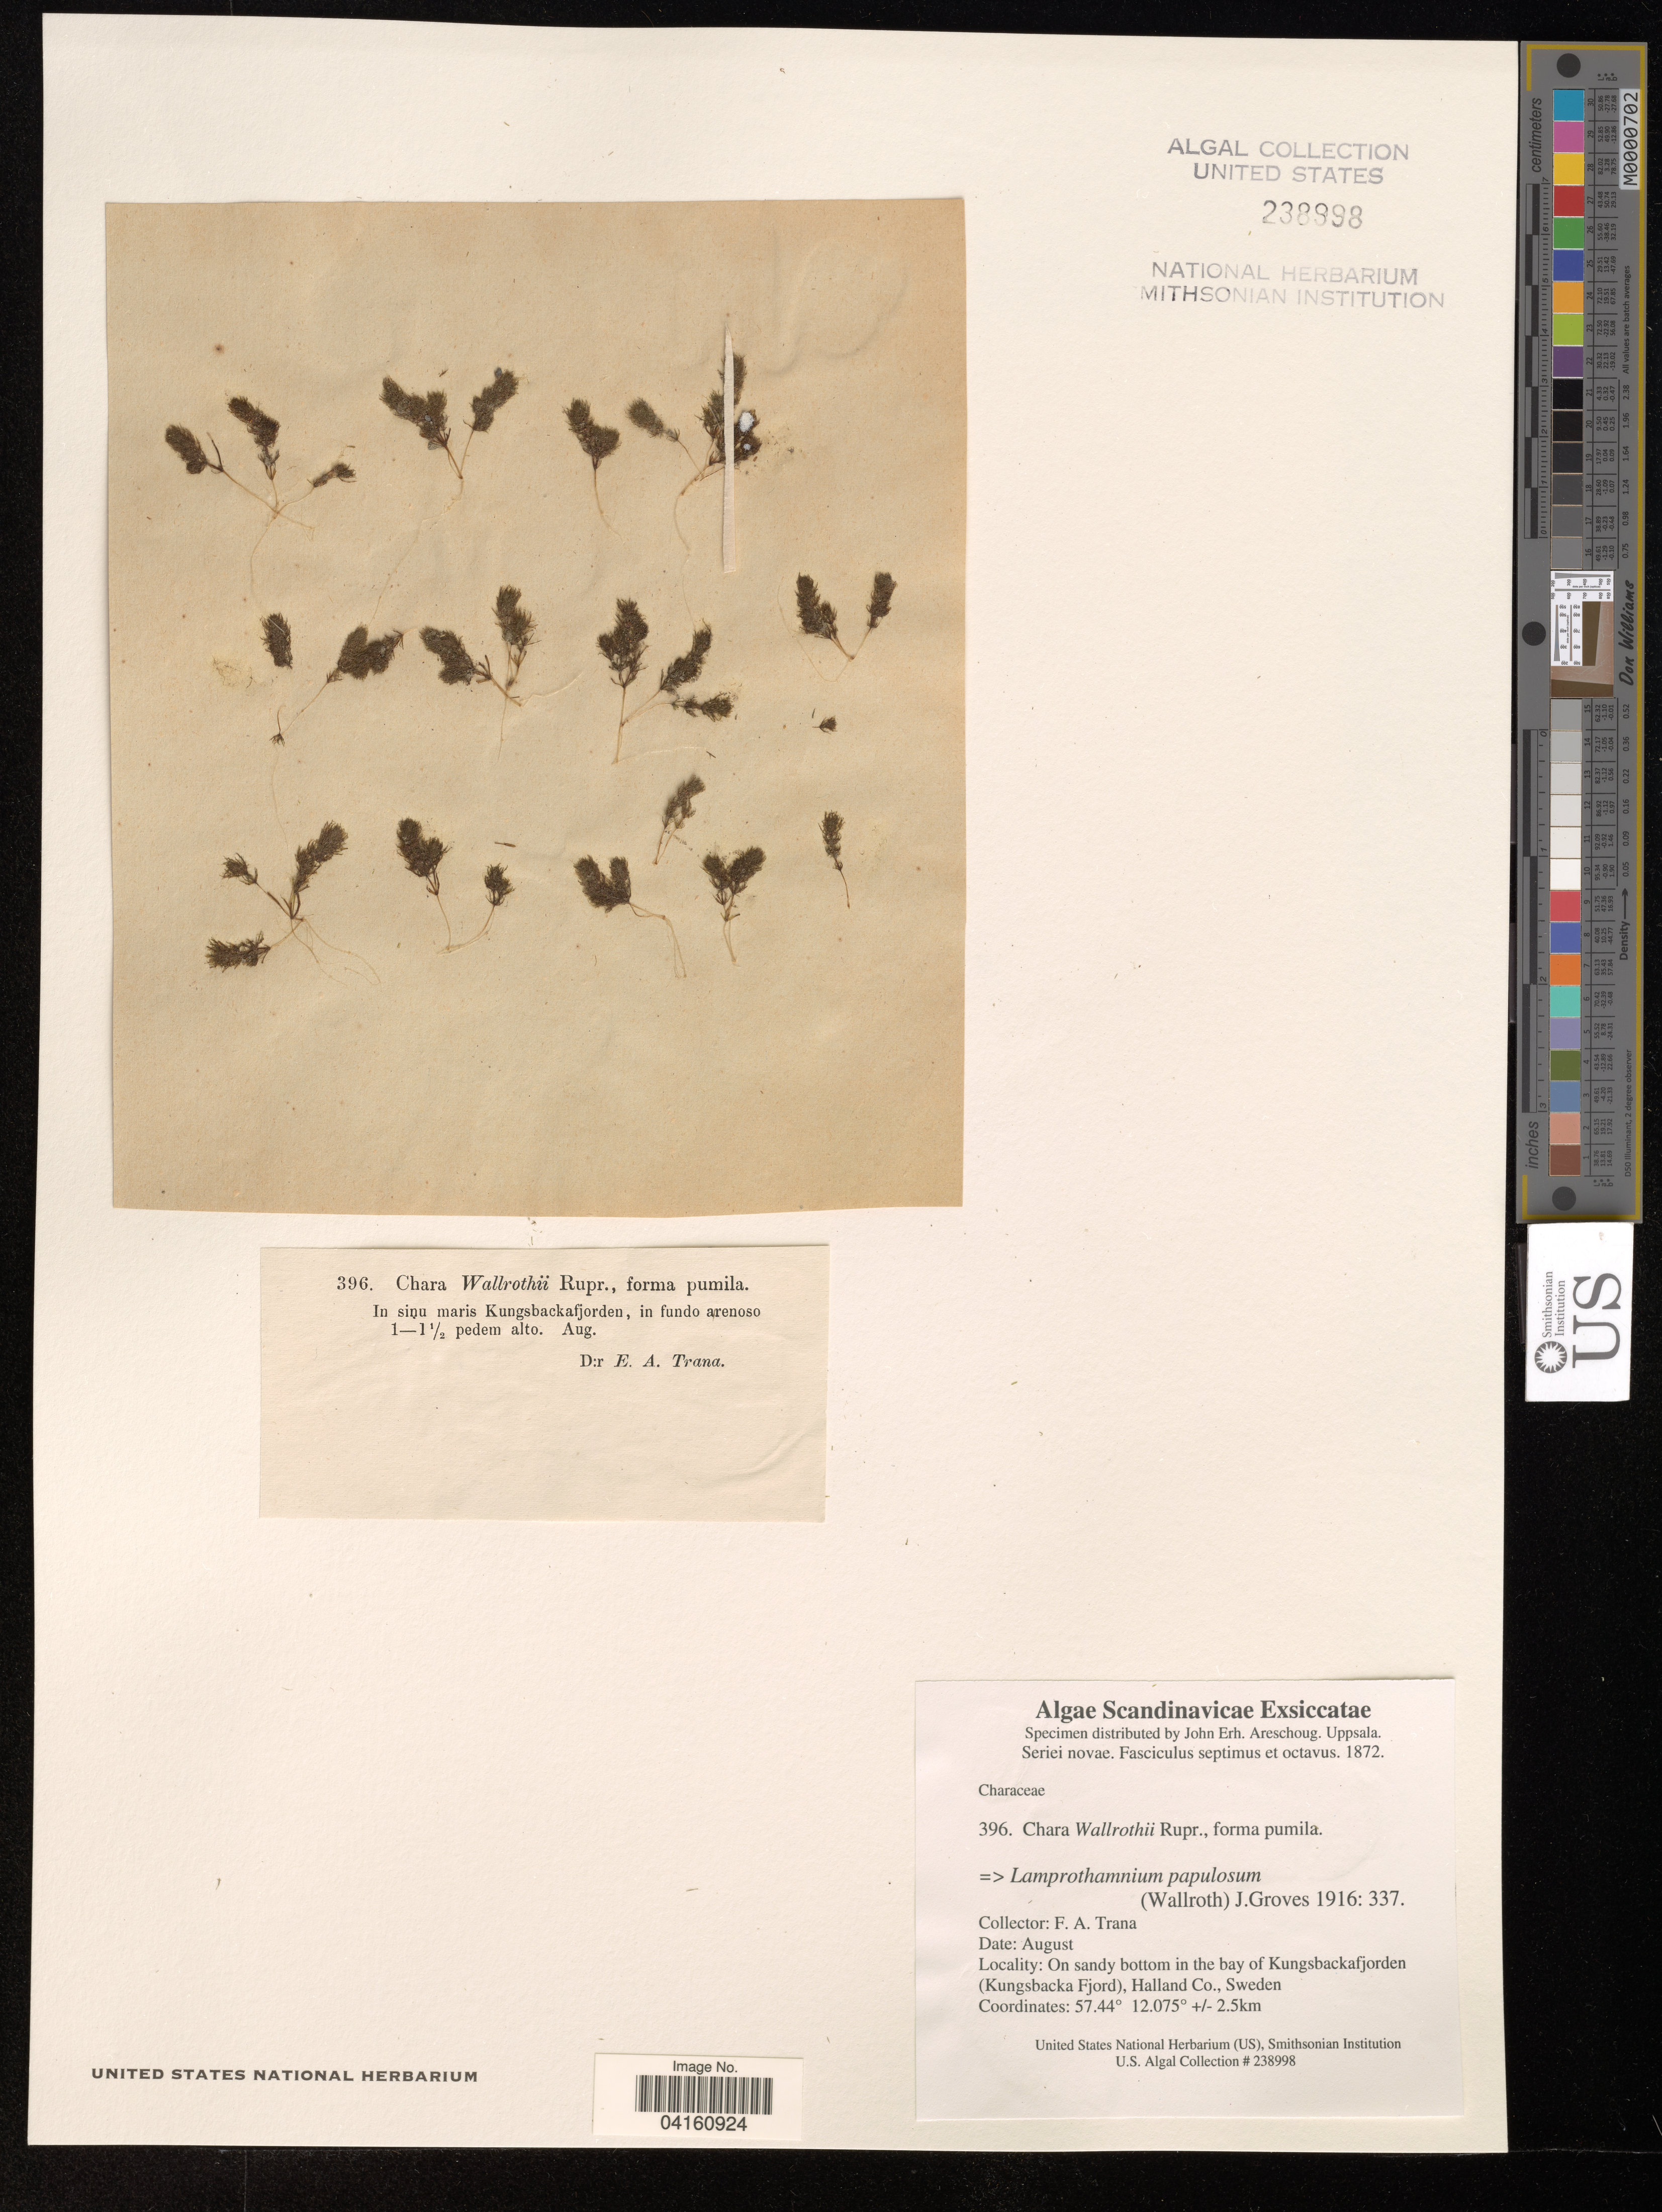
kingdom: Plantae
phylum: Charophyta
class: Charophyceae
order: Charales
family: Characeae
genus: Lamprothamnium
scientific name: Lamprothamnium papulosum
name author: (Wallr.) J. Groves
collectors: E. Trana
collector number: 396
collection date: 1872-08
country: Sweden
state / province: Halland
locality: On sady bottom in bay of Kungsbackafjorden (Kungsbacka Fjord)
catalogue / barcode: US 238998